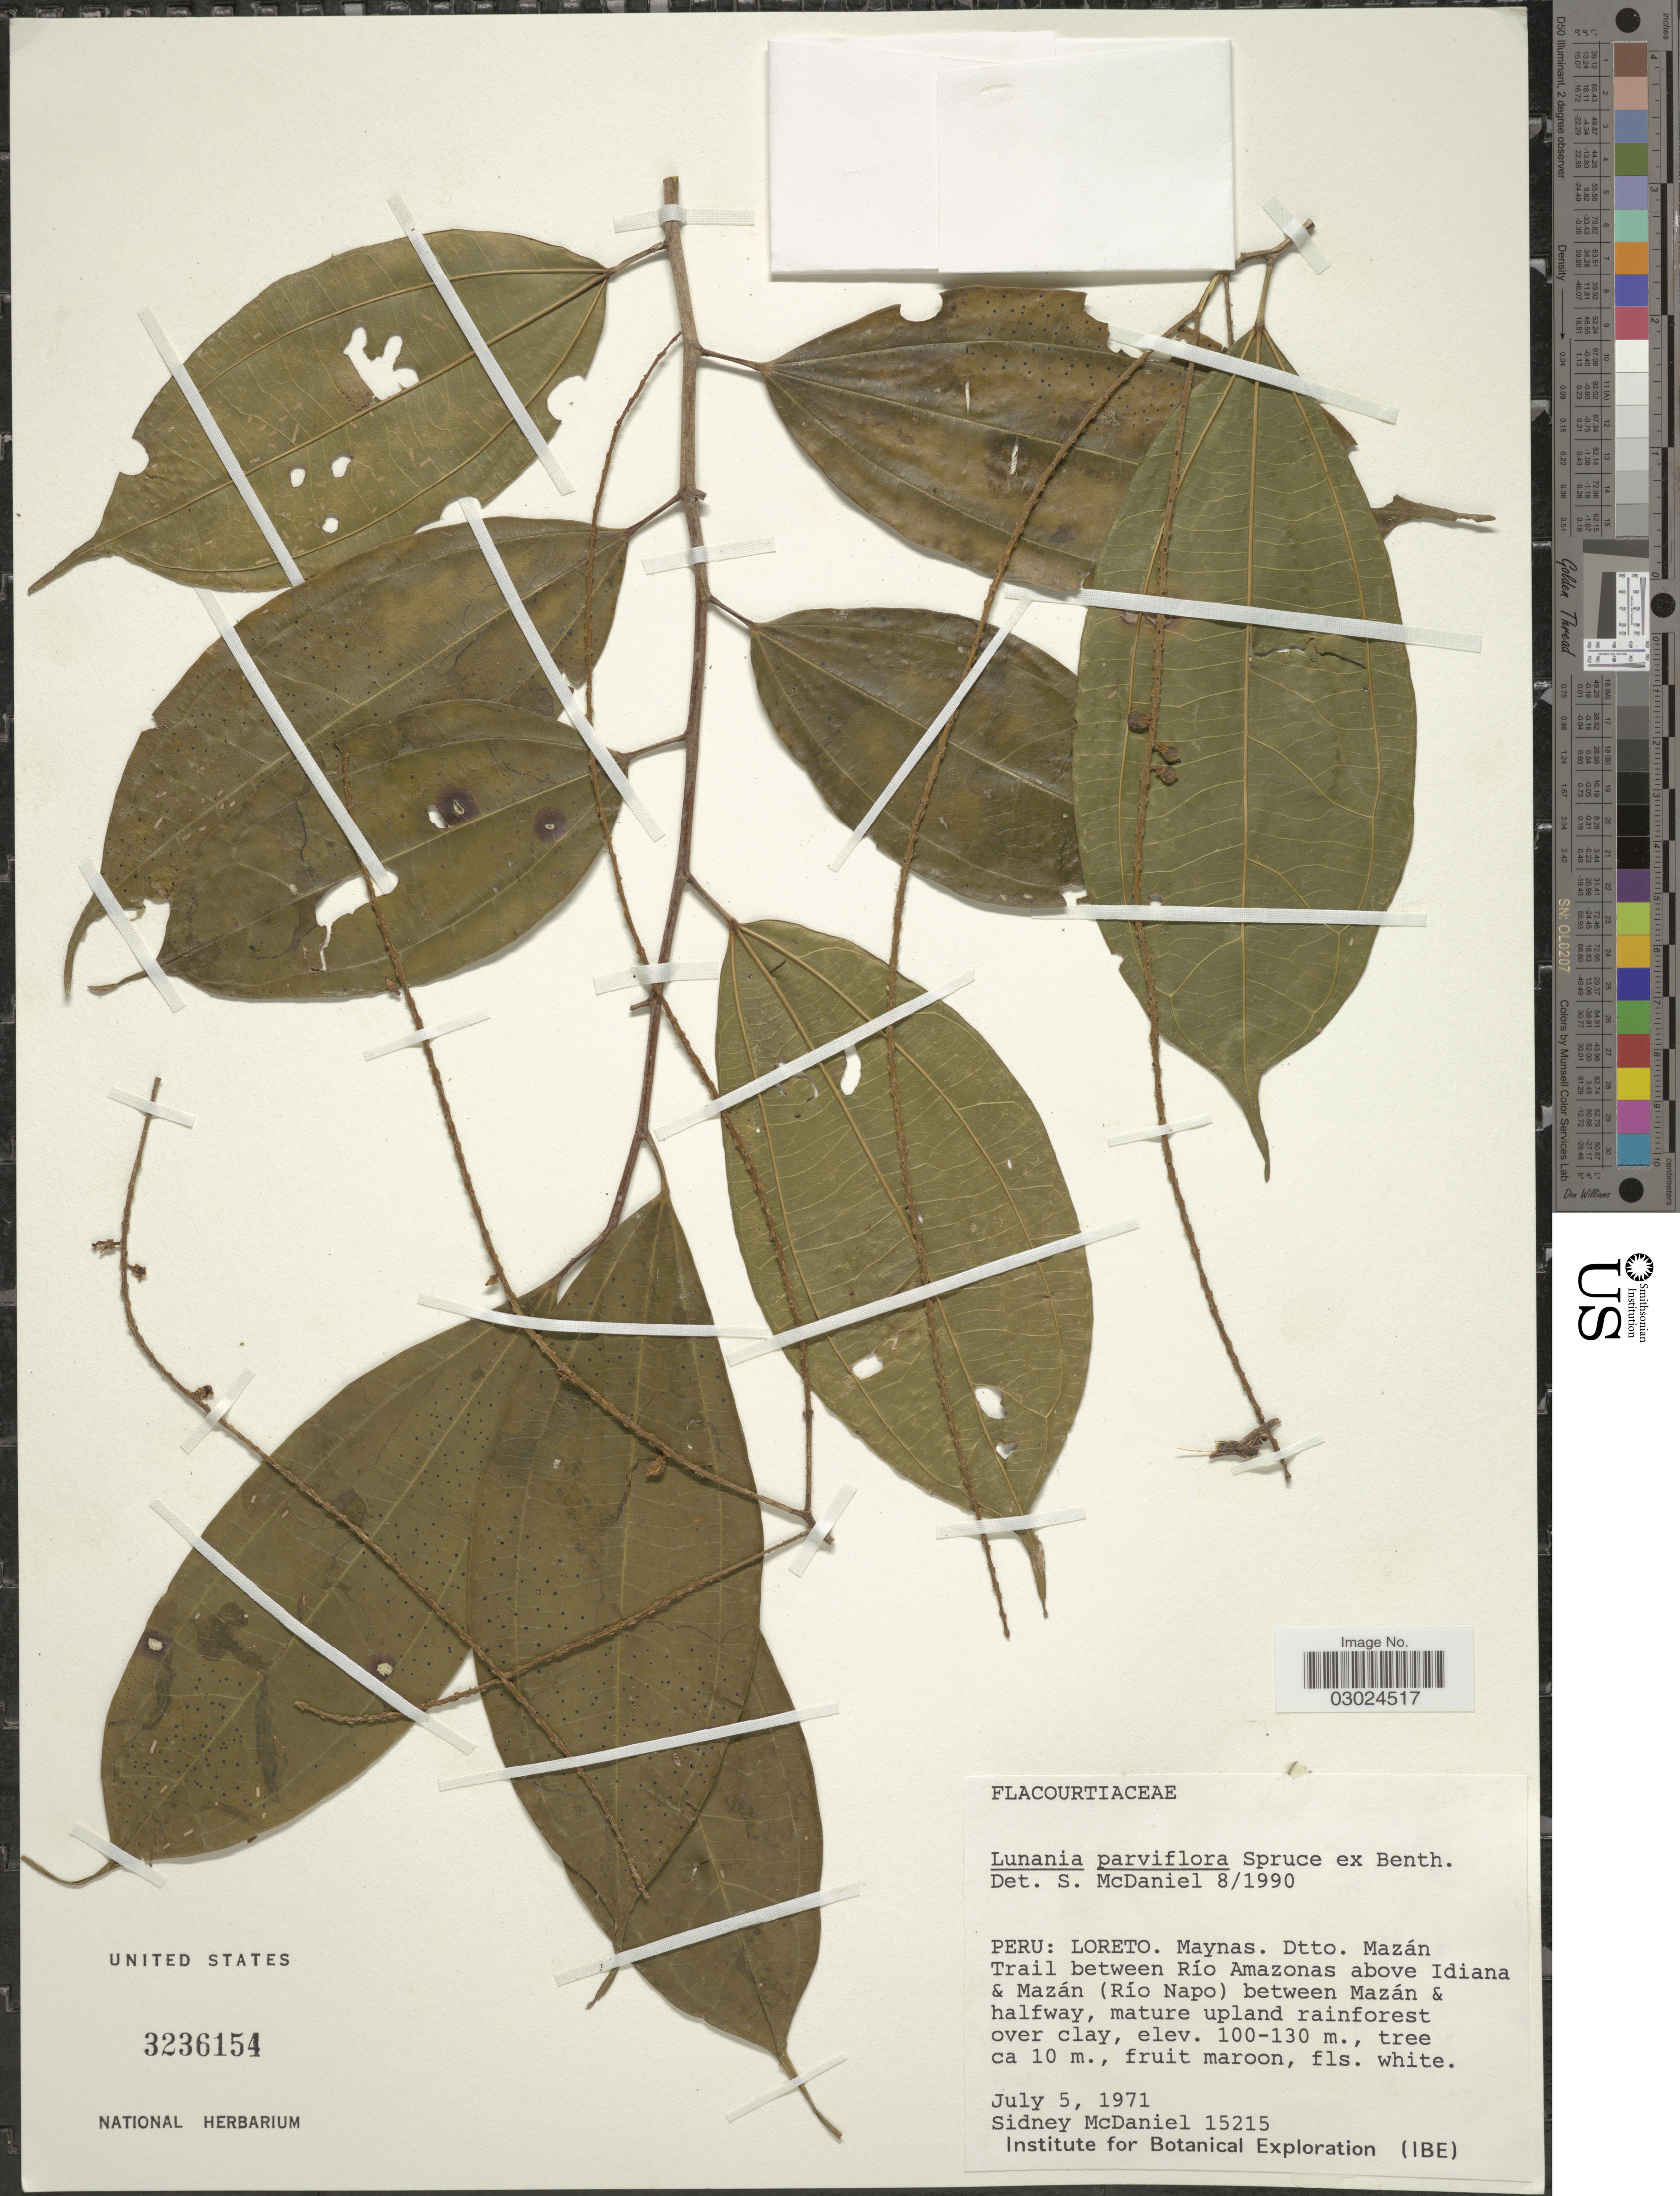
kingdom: Plantae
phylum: Tracheophyta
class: Magnoliopsida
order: Malpighiales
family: Salicaceae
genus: Lunania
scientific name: Lunania parviflora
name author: Spruce ex Benth.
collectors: S. McDaniel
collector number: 15215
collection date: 1971-07-05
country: Peru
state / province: Loreto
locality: Maynas. Dtto. Mazán. Trail between Río Amazonas above Idiana & Mazán (Río Napo) between Mazán & halfway.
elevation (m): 100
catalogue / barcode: US 3236154